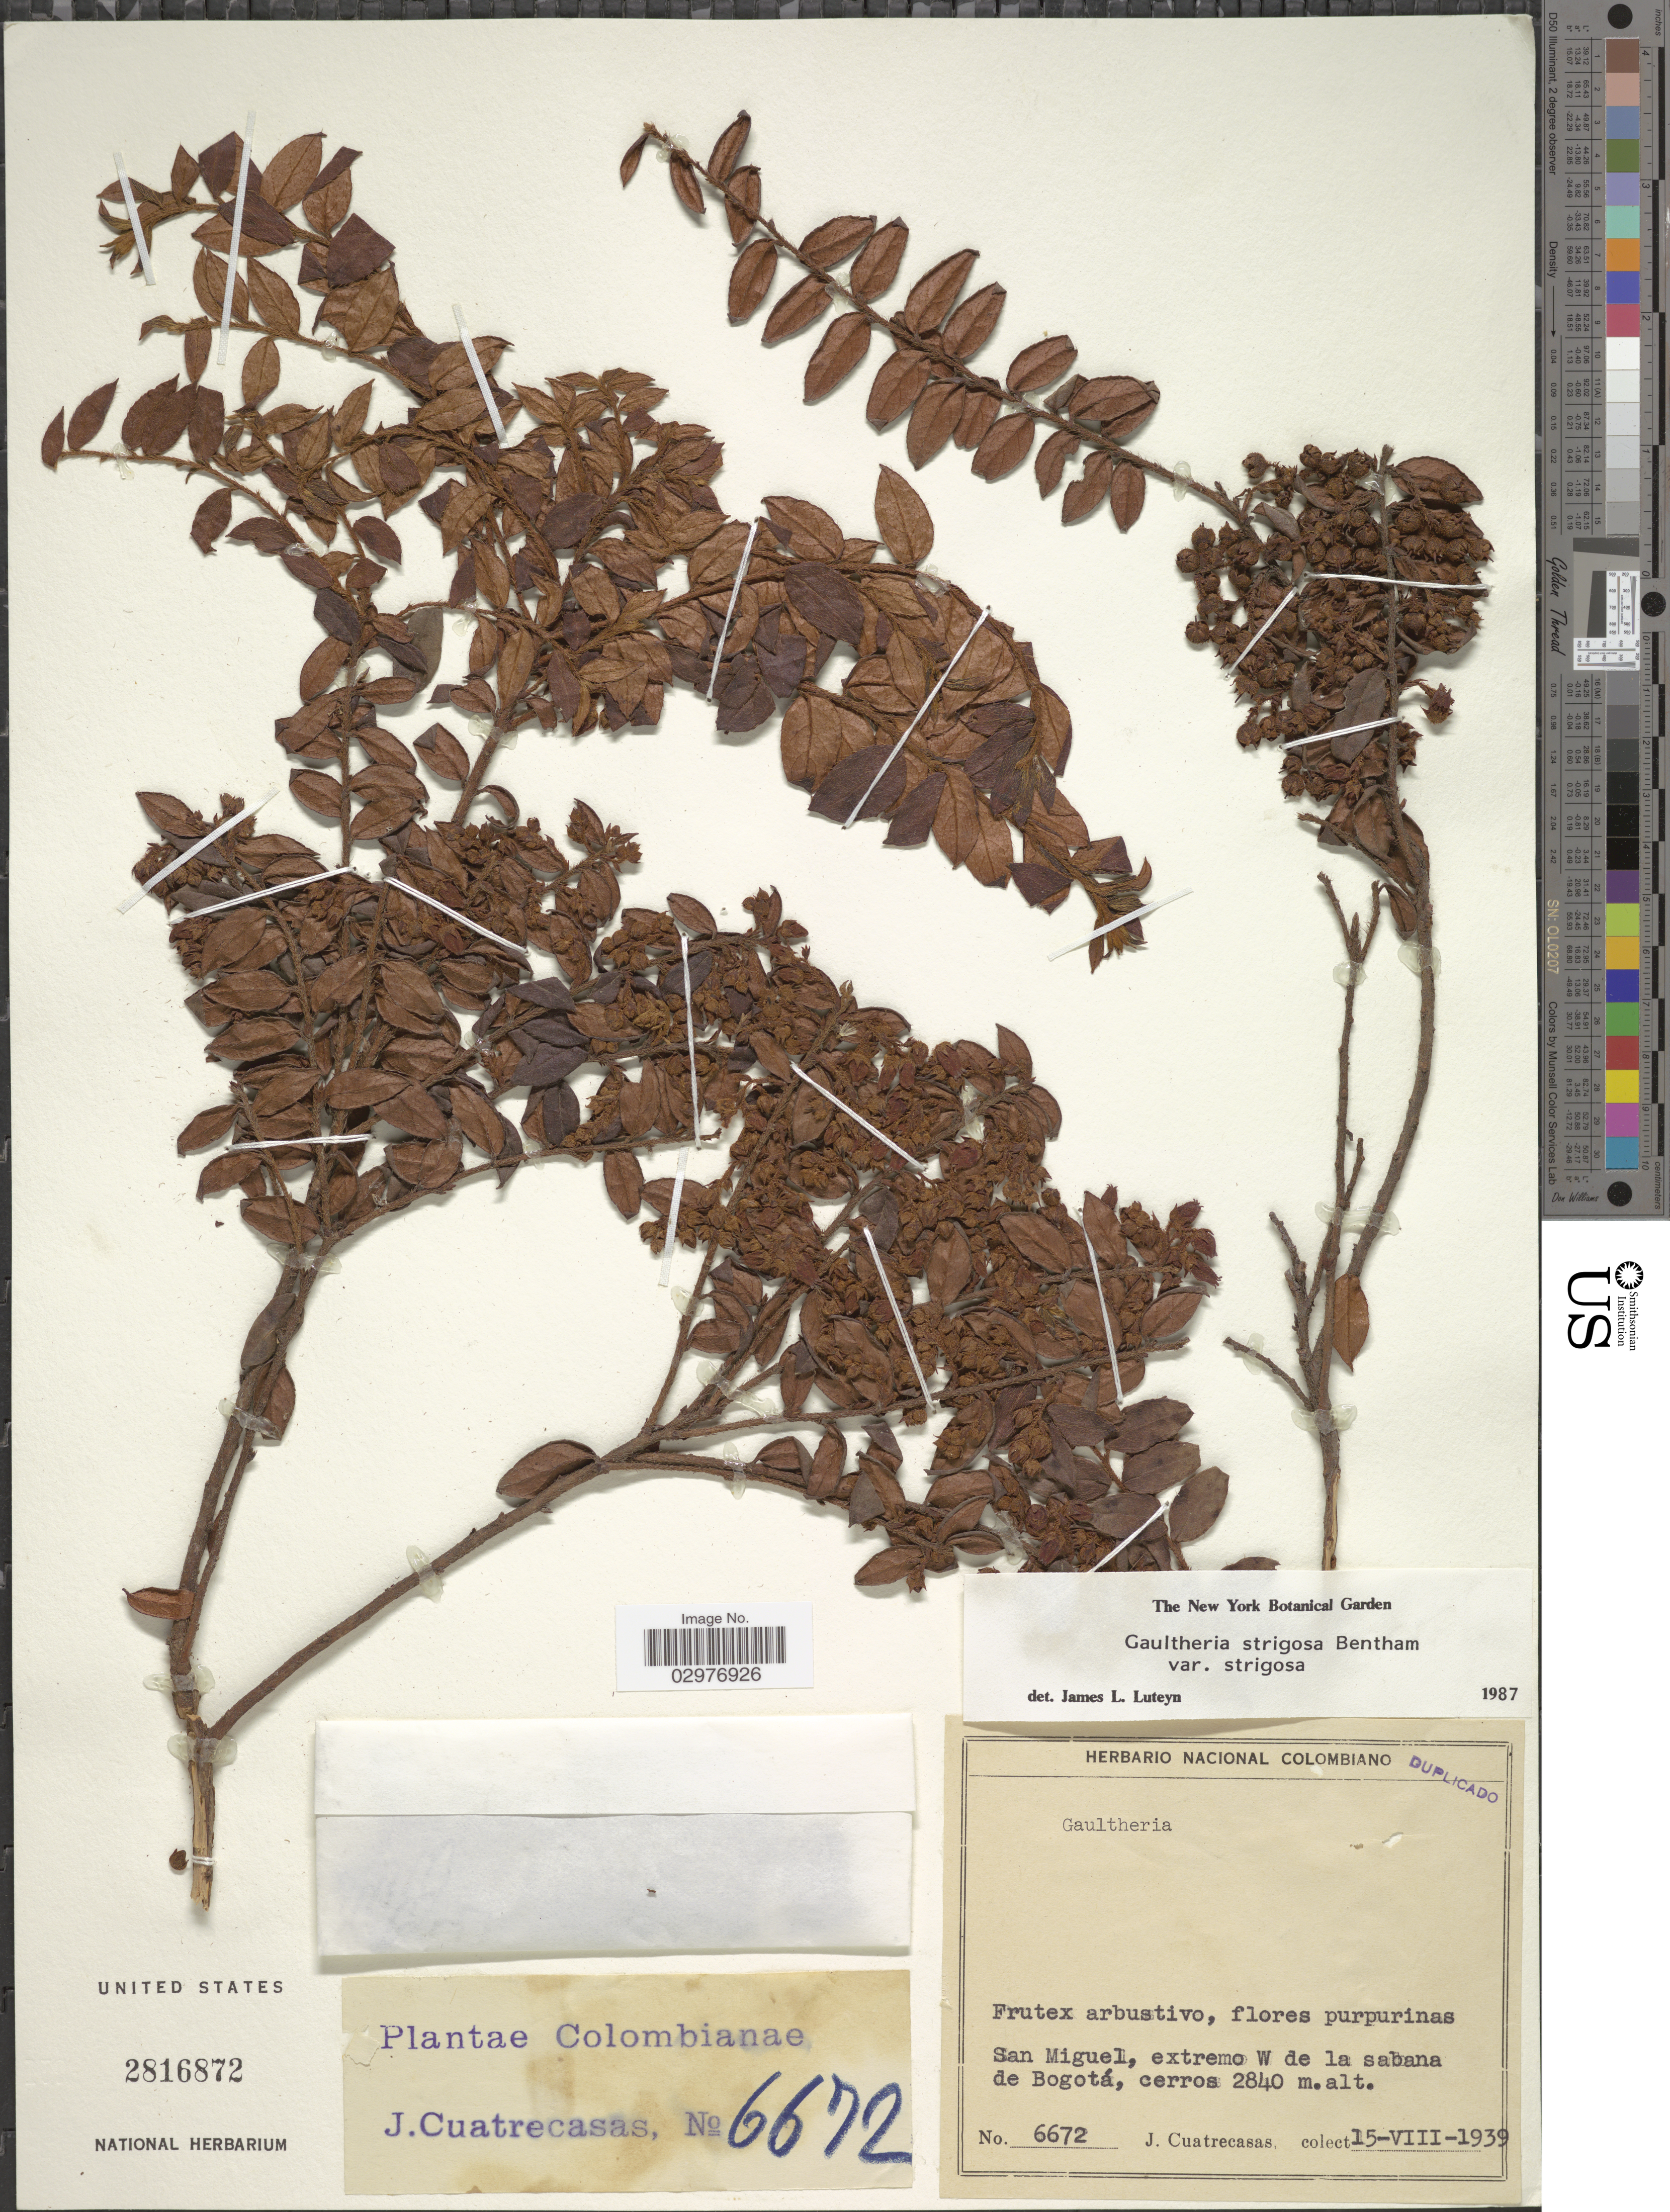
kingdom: Plantae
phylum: Tracheophyta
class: Magnoliopsida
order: Ericales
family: Ericaceae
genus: Gaultheria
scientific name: Gaultheria strigosa var. strigosa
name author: Benth.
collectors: J. Cuatrecasas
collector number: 6672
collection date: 1939-08-15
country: Colombia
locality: San Miguel, extremo W de la sabana de Bogotá.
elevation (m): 2840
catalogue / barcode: US 2816872